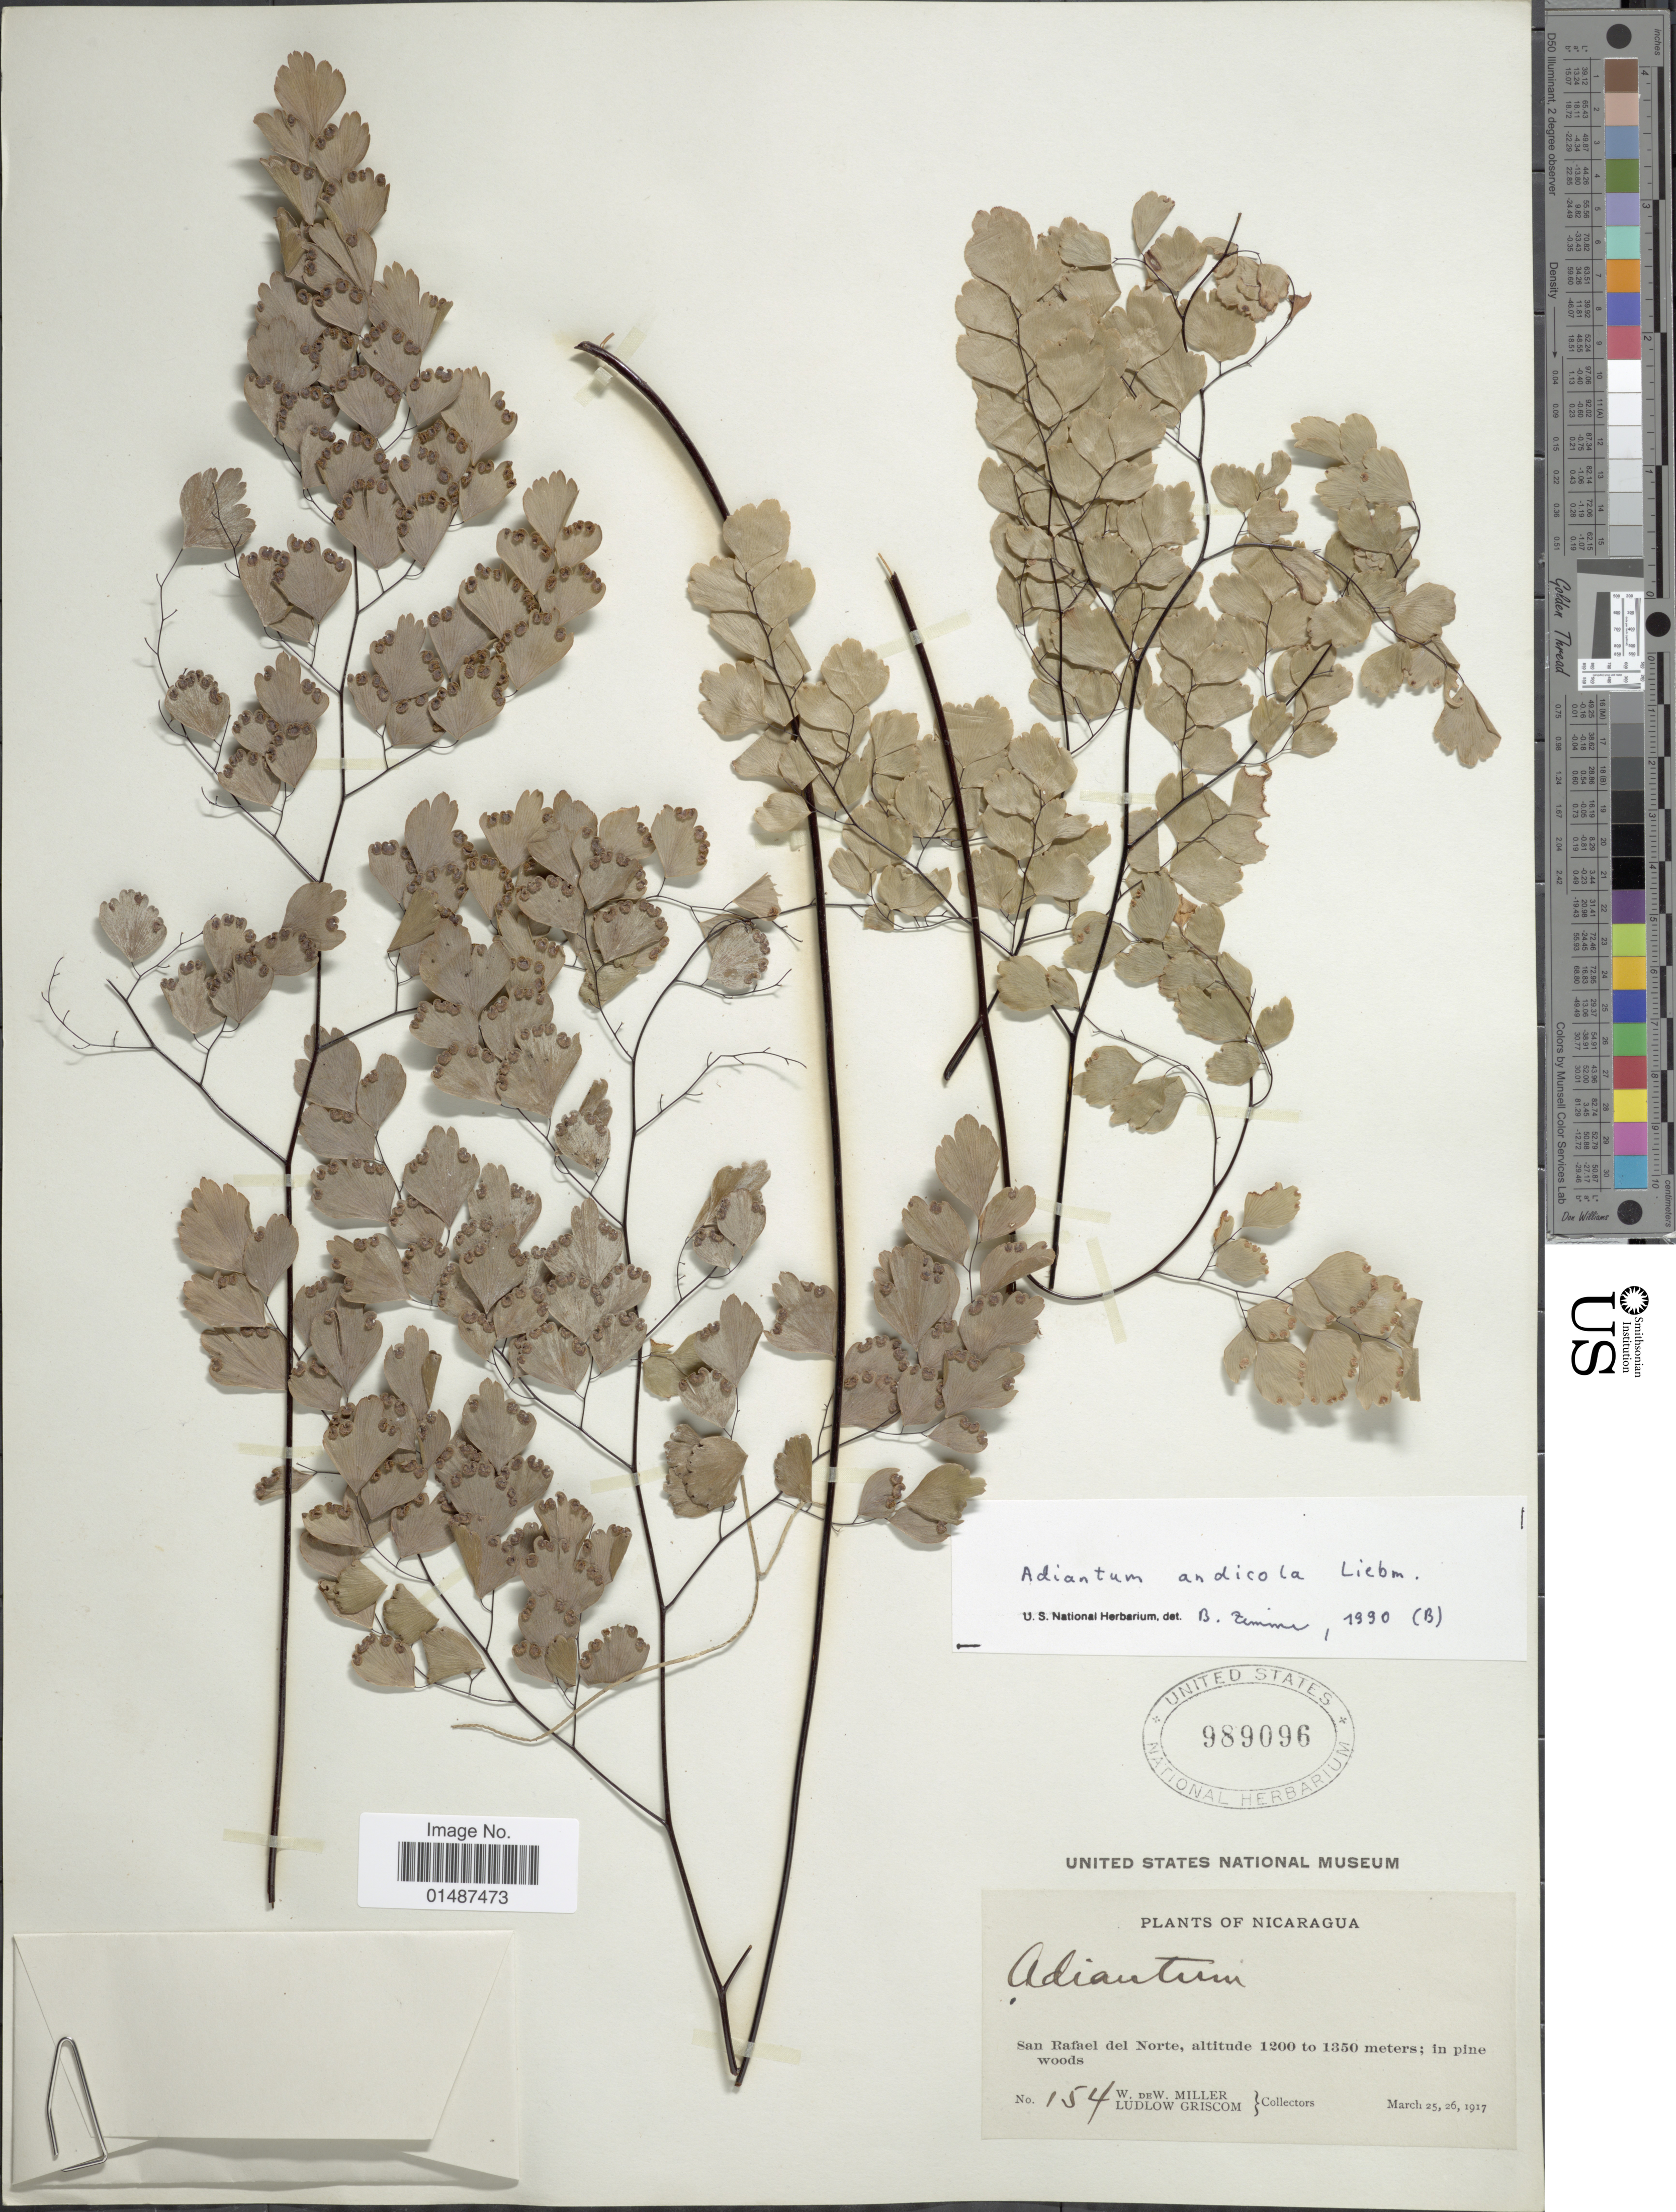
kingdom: Plantae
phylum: Tracheophyta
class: Polypodiopsida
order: Polypodiales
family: Pteridaceae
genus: Adiantum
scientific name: Adiantum andicola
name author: Liebm.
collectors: W. D. Miller & L. Griscom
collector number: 154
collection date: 1917-03-25/1917-03-26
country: Nicaragua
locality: San Rafael del Norte.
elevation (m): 1200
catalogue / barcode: US 989096